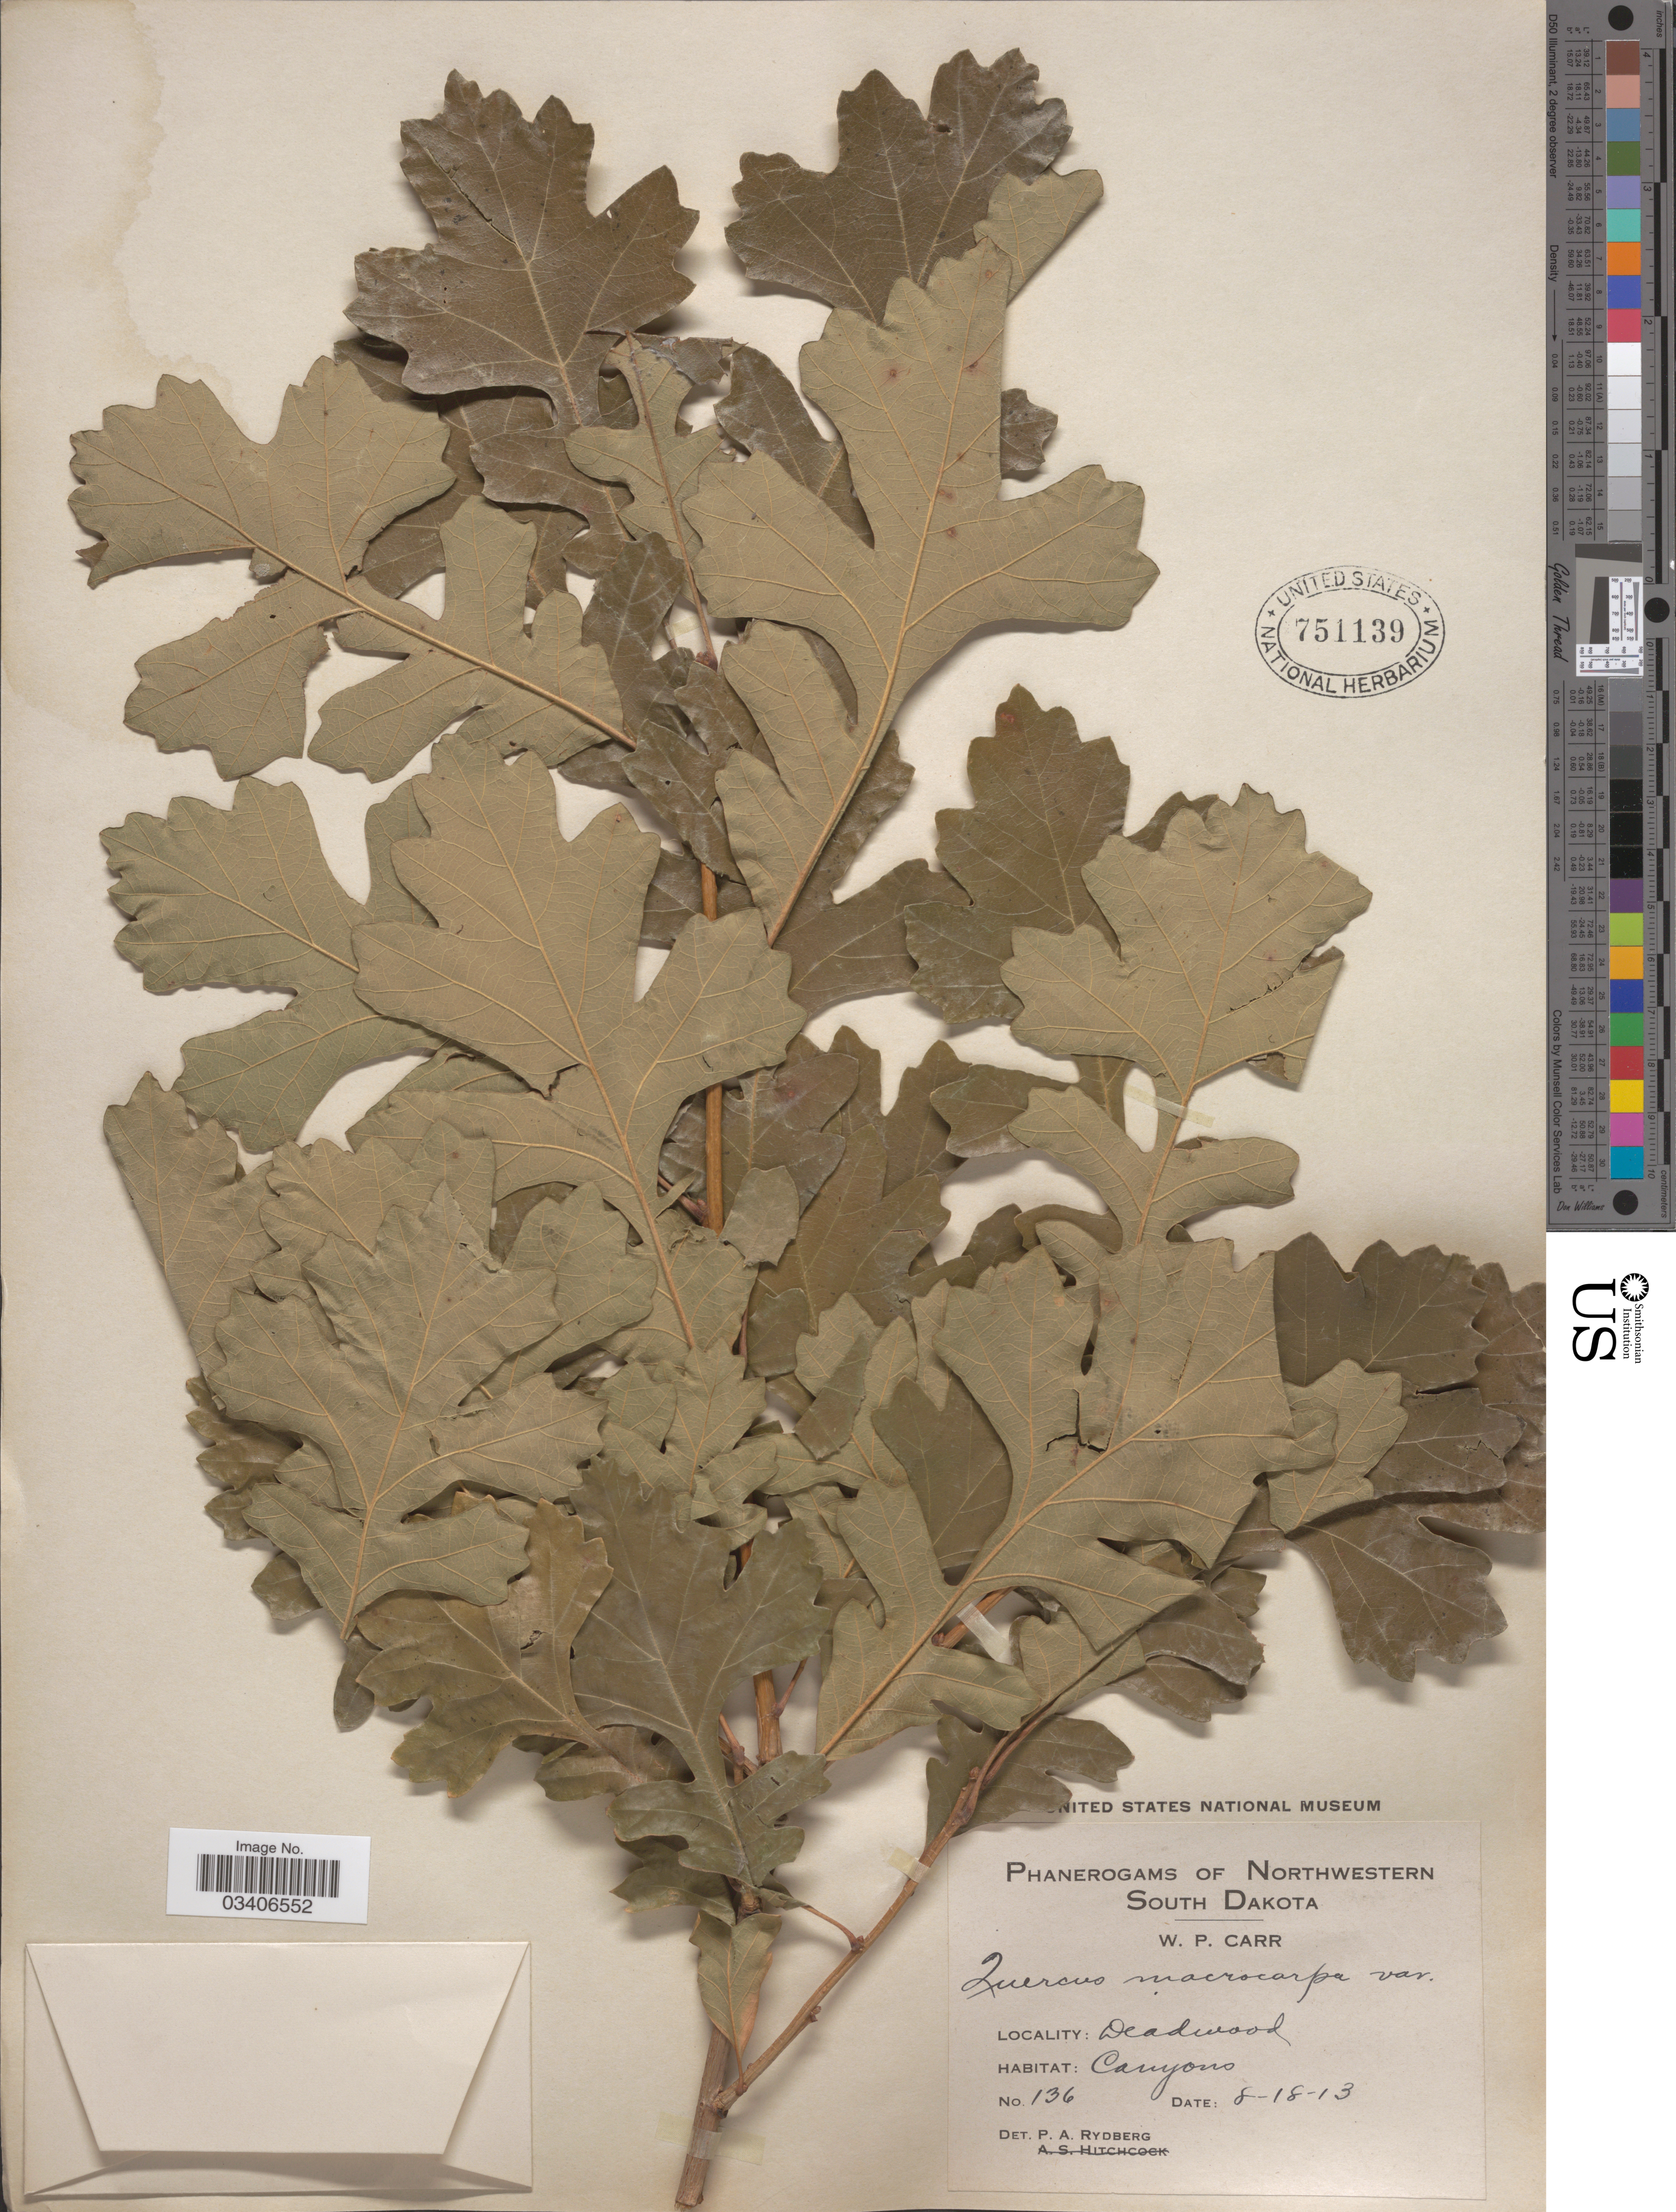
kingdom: Plantae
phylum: Tracheophyta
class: Magnoliopsida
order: Fagales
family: Fagaceae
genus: Quercus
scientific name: Quercus macrocarpa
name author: Michx.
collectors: W. Carr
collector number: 136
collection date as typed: Transcribed d/m/y: 18/8/13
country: United States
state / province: South Dakota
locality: Northwestern South Dakota. Deadwood. Canyons.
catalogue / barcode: US 751139